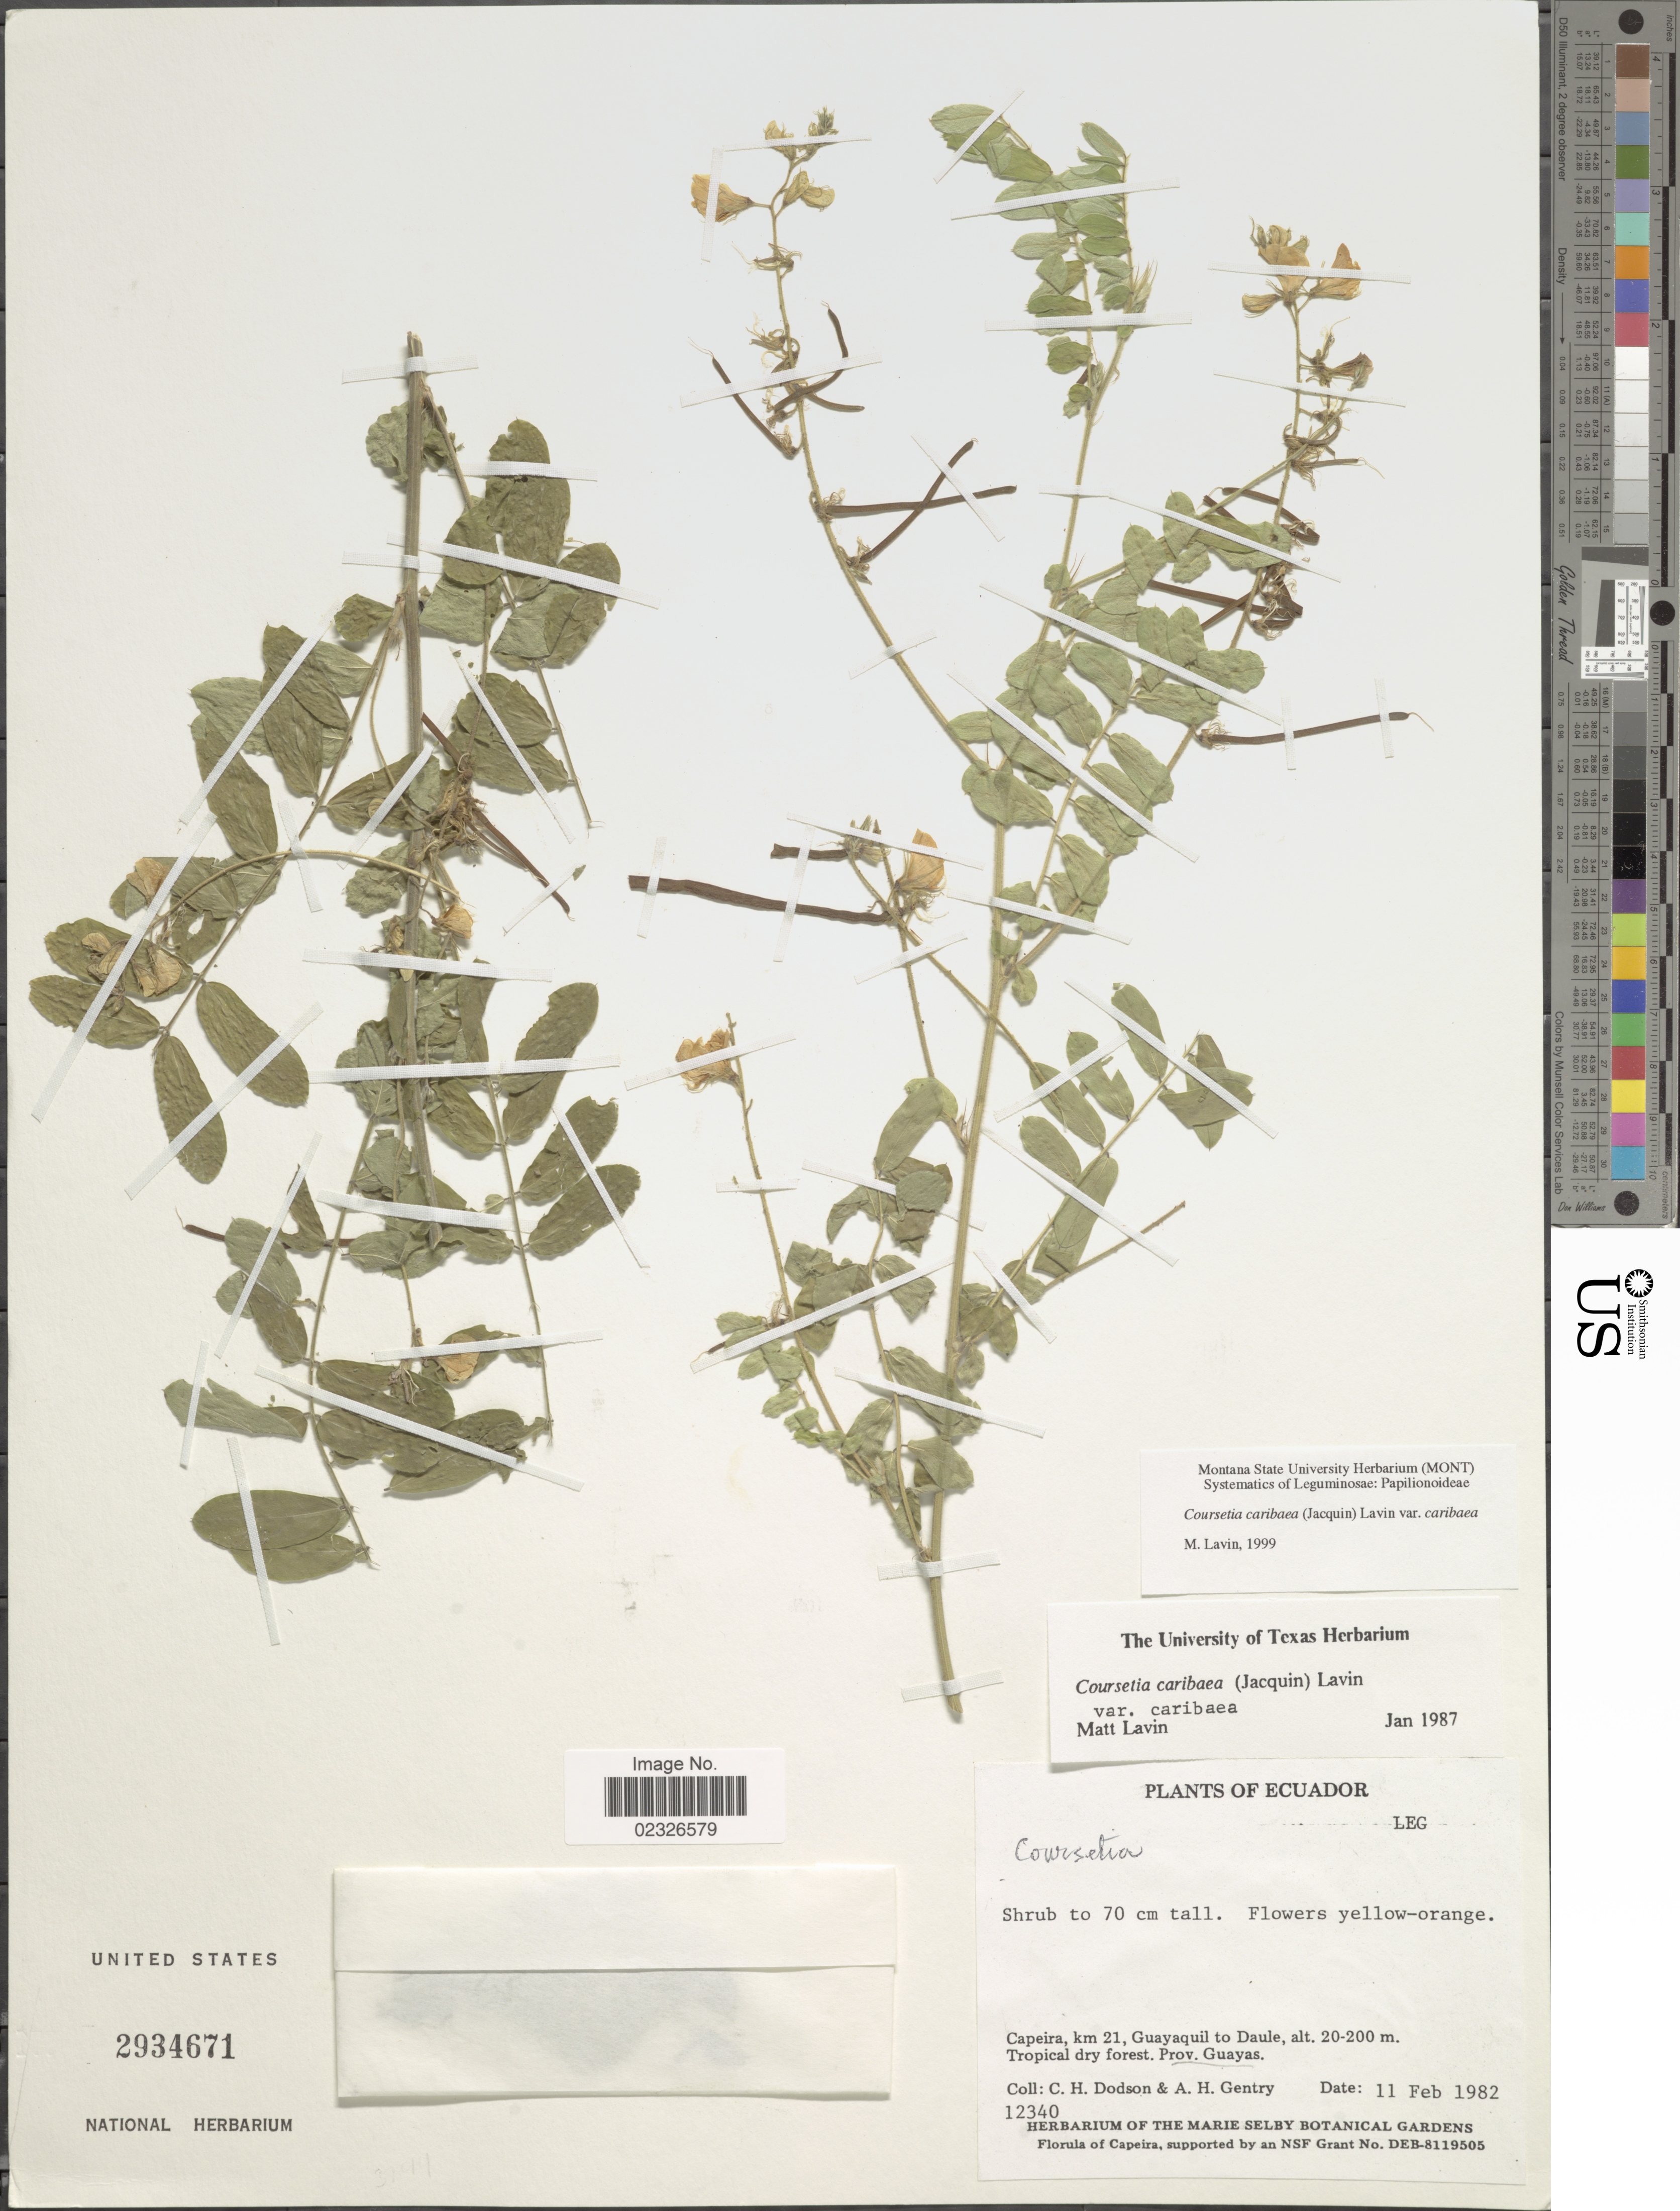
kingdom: Plantae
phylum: Tracheophyta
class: Magnoliopsida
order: Fabales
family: Fabaceae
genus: Coursetia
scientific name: Coursetia caribaea var. caribaea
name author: (Jacq.) Lavin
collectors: C. H. Dodson & A. H. Gentry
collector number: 12340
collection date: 1982-02-11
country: Ecuador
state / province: Guayas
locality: Capeira, km 21, Guayaquil to Daule. Prov. Guayas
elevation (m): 20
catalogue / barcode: US 2934671